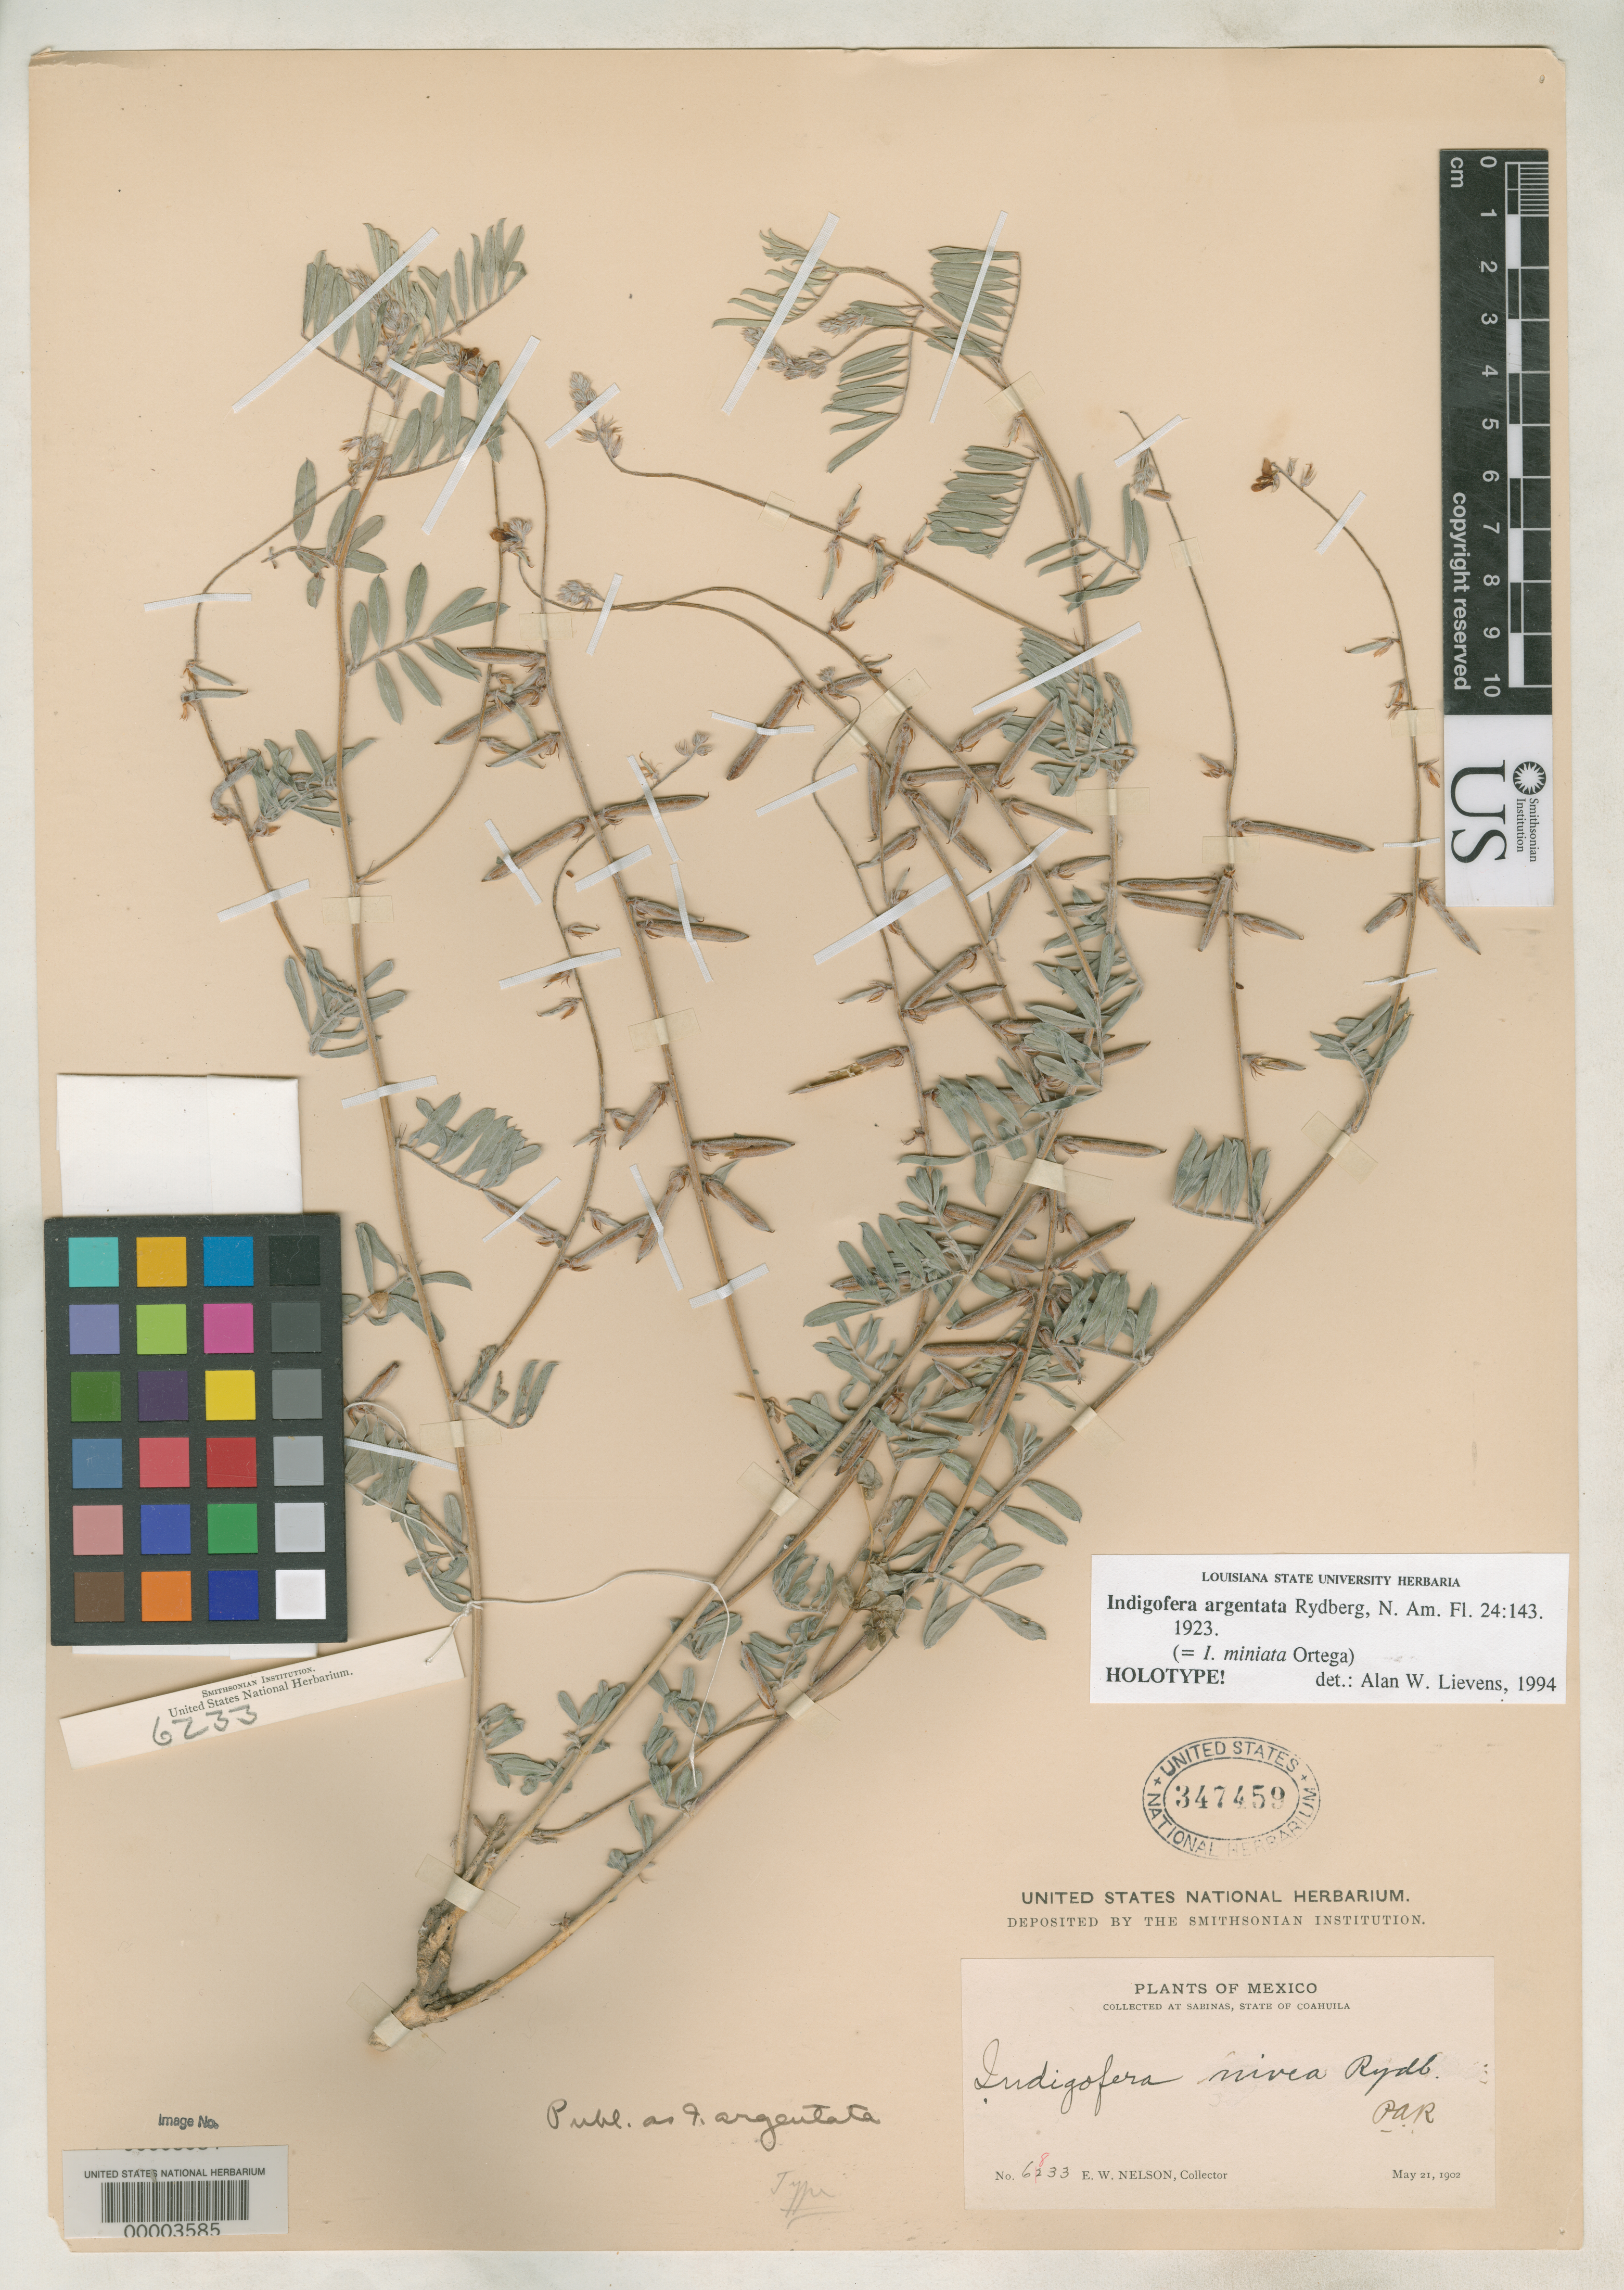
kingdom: Plantae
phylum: Tracheophyta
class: Magnoliopsida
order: Fabales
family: Fabaceae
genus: Indigofera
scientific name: Indigofera argentata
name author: Rydb.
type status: Holotype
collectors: E. W. Nelson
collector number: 6833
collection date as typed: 21 May 1902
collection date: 1902-05-21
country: Mexico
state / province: Coahuila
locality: Sabinos.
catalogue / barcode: US 347459